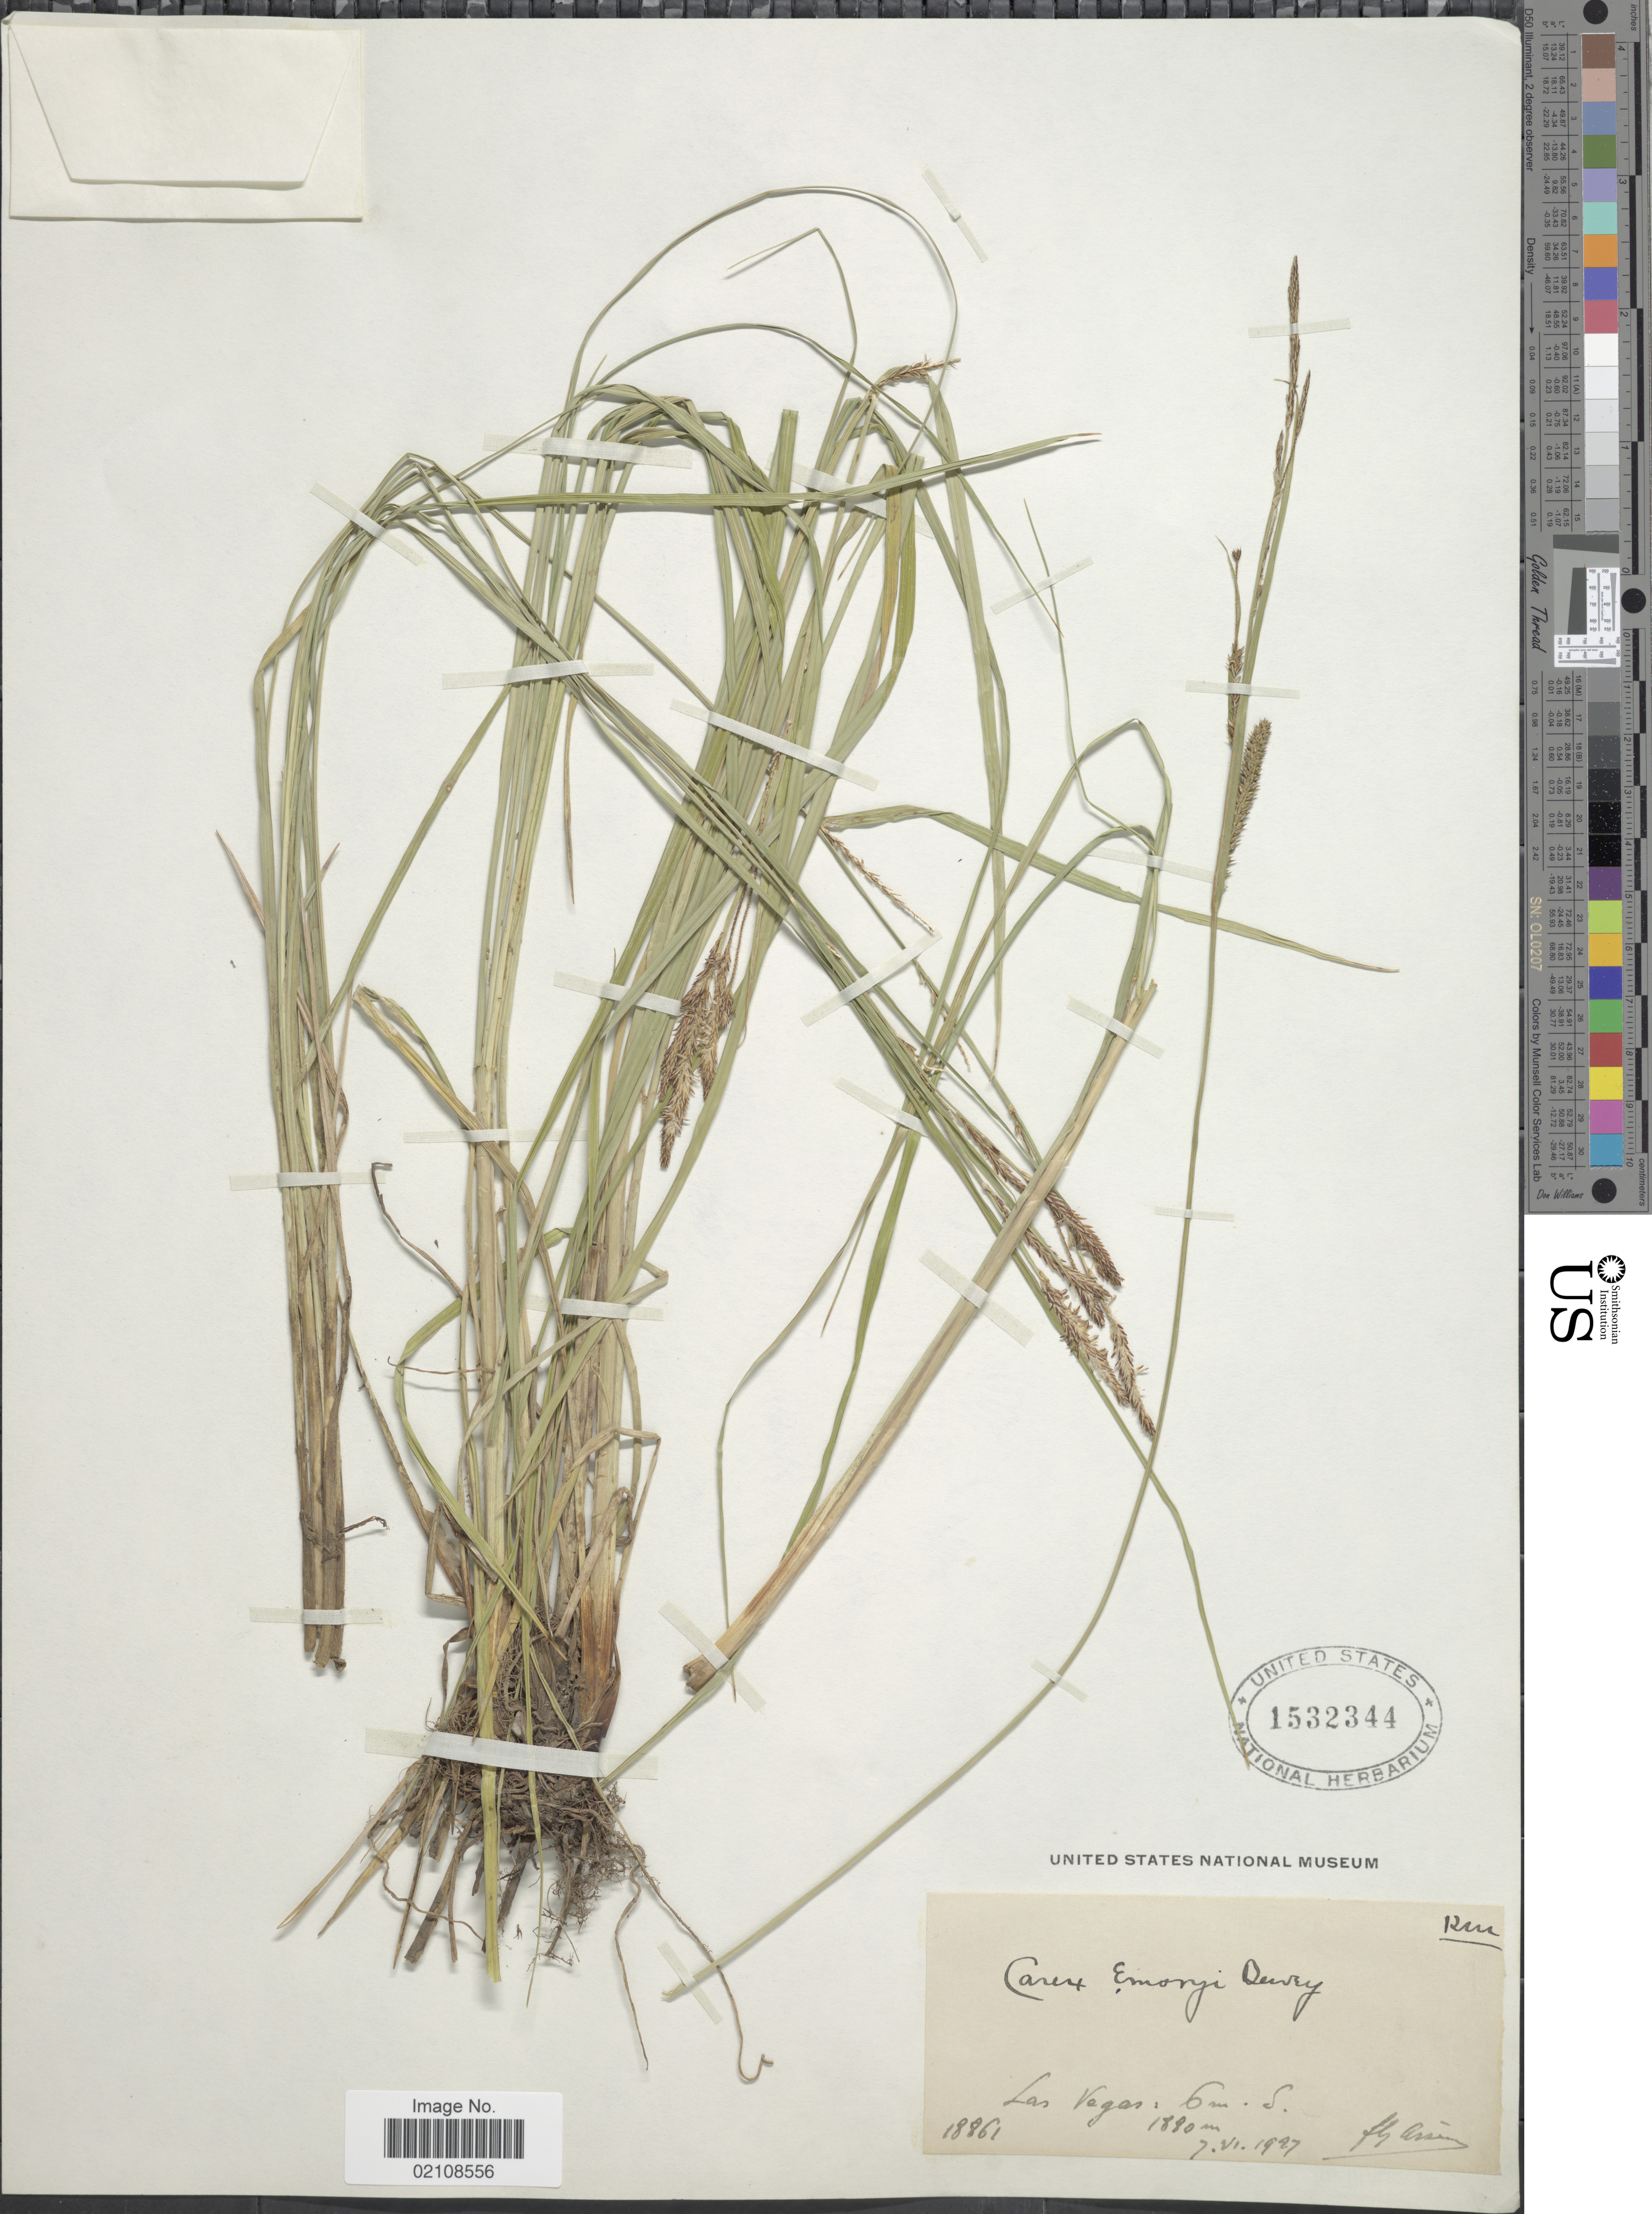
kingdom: Plantae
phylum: Tracheophyta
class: Liliopsida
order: Poales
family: Cyperaceae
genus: Carex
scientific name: Carex emoryi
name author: Dewey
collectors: Bro. G. Arsène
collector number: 18861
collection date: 1927-06-07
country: United States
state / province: New Mexico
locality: Las Vegas: 6 m. S.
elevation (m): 1880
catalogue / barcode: US 1532344